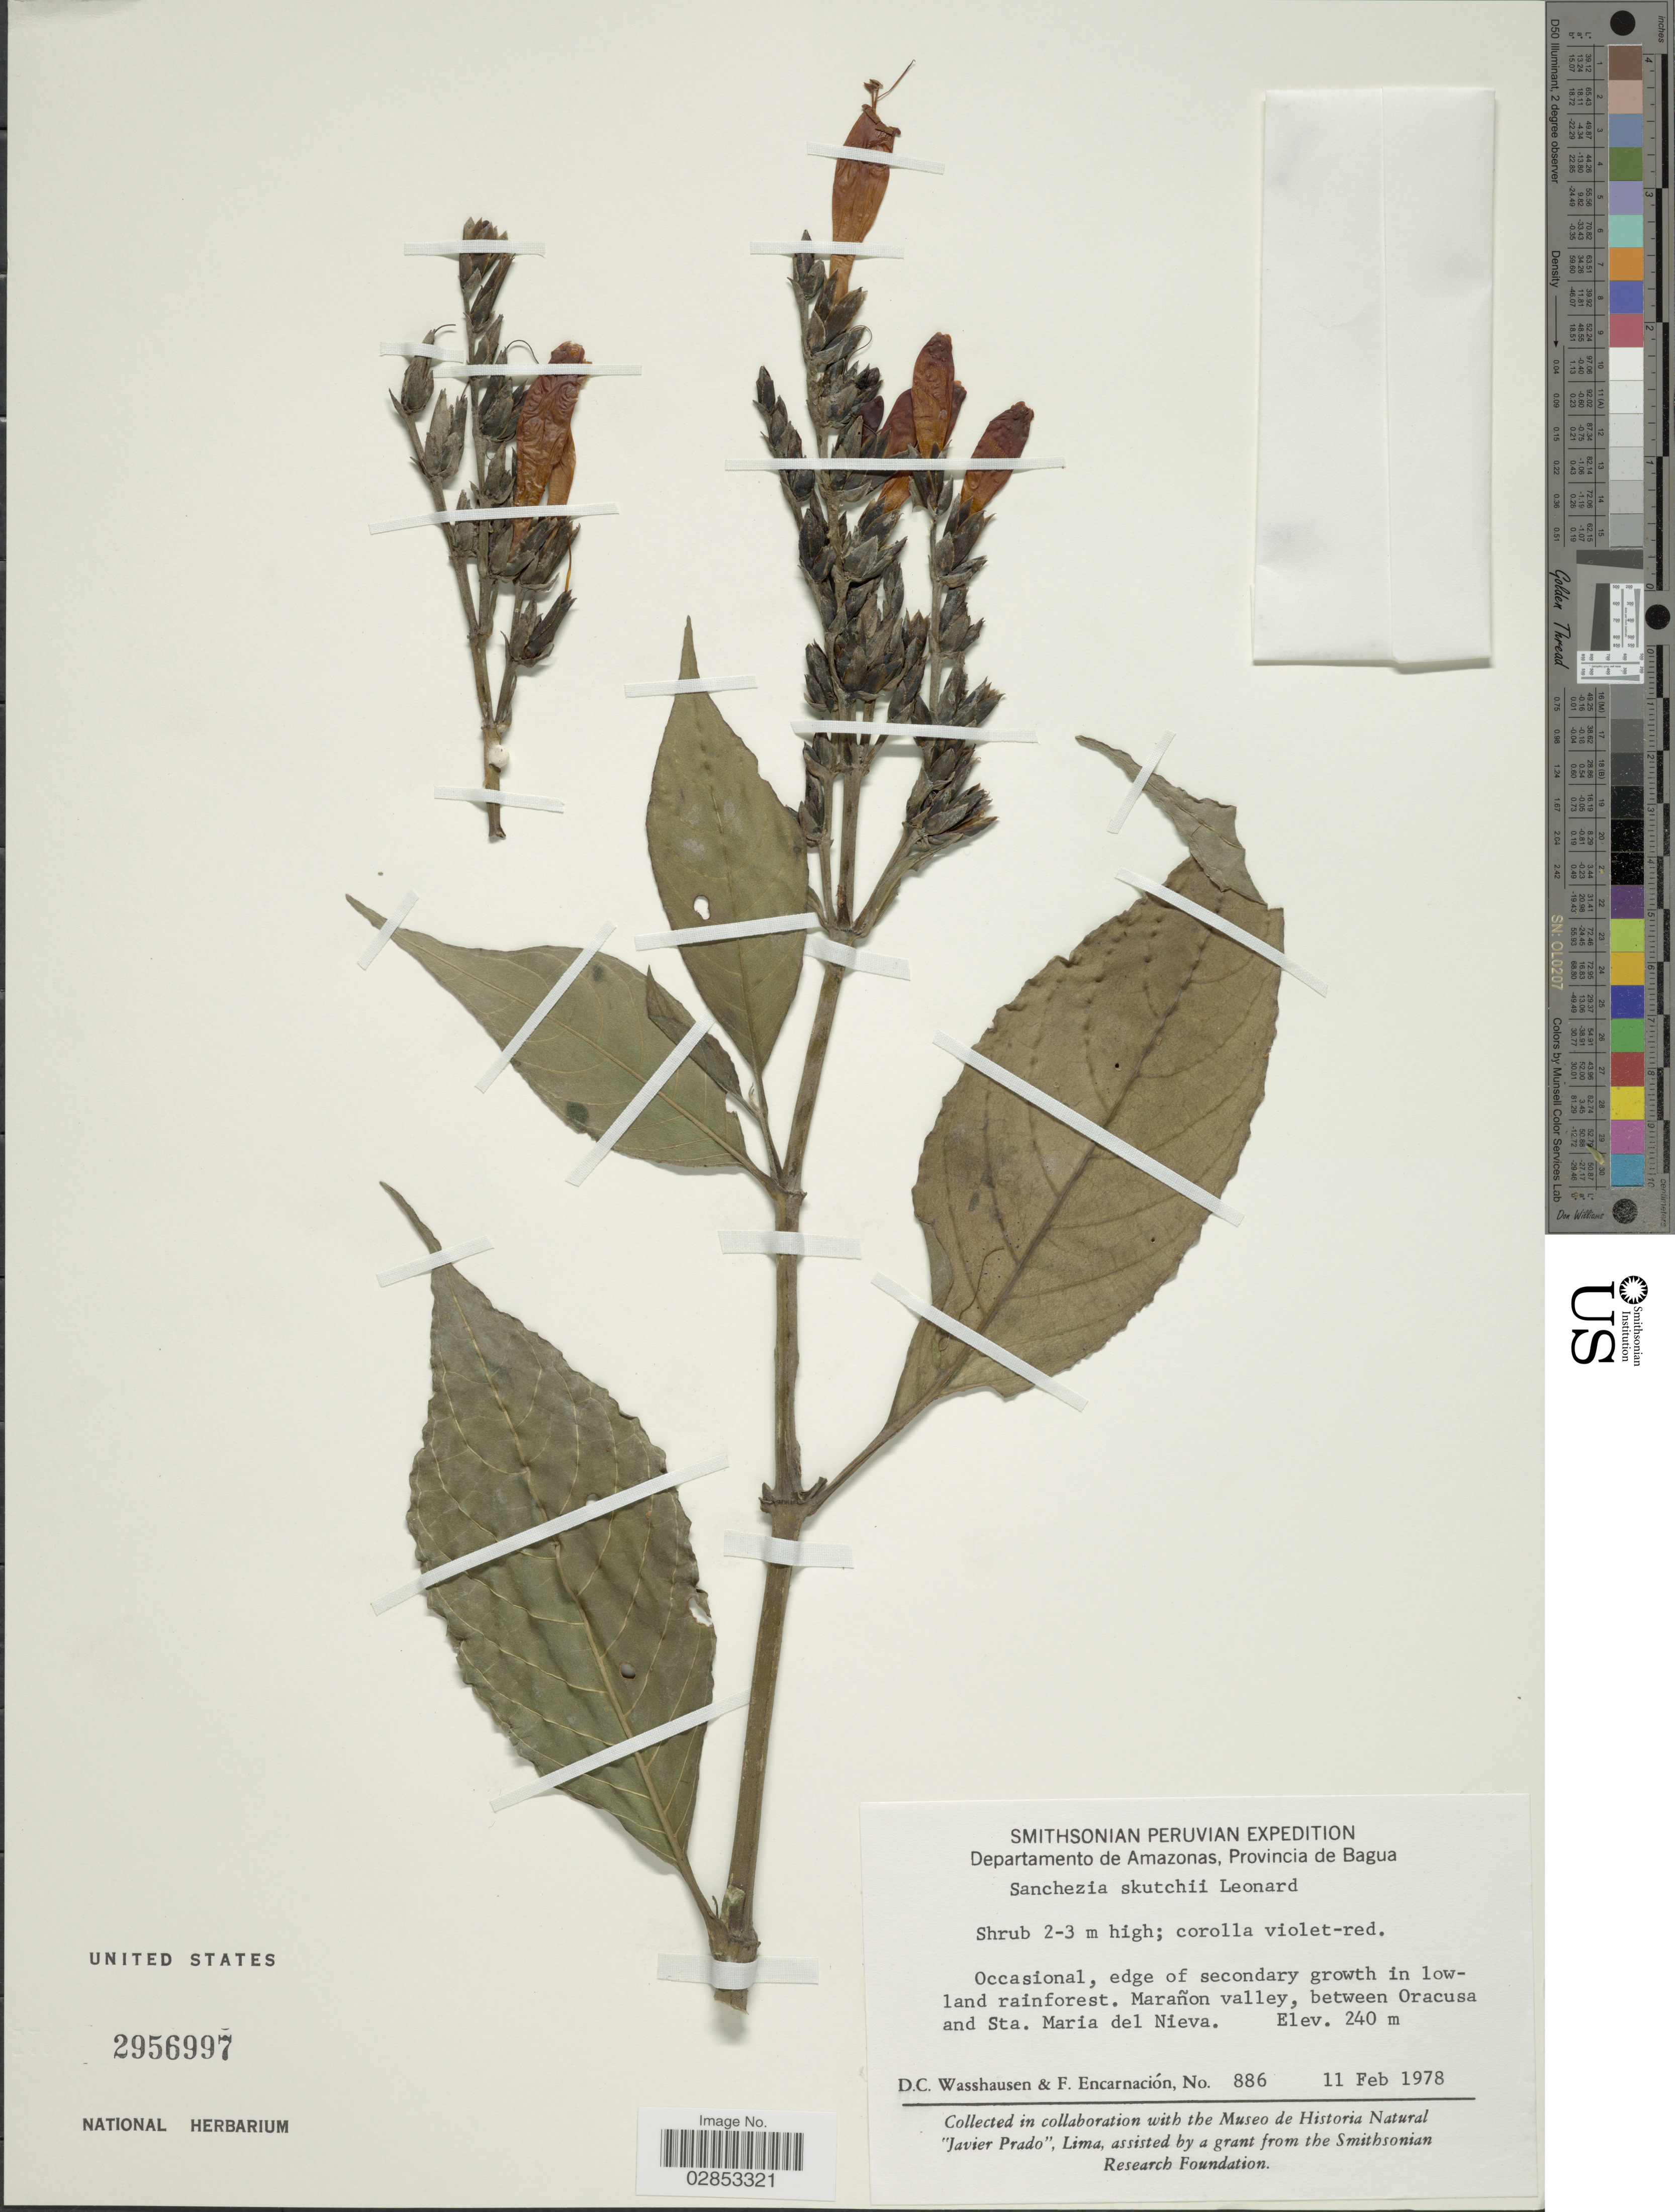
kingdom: Plantae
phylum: Tracheophyta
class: Magnoliopsida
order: Lamiales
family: Acanthaceae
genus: Sanchezia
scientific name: Sanchezia putumayensis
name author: Leonard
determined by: Azevedo, Igor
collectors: D. C. Wasshausen & F. Encarnación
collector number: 886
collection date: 1978-02-11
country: Peru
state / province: Amazonas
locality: Departamento de Amazonas, Provincia de Bagua, Marañon valley, between Oracusa and Sta. Maria del Nieva.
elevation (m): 240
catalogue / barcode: US 2956997